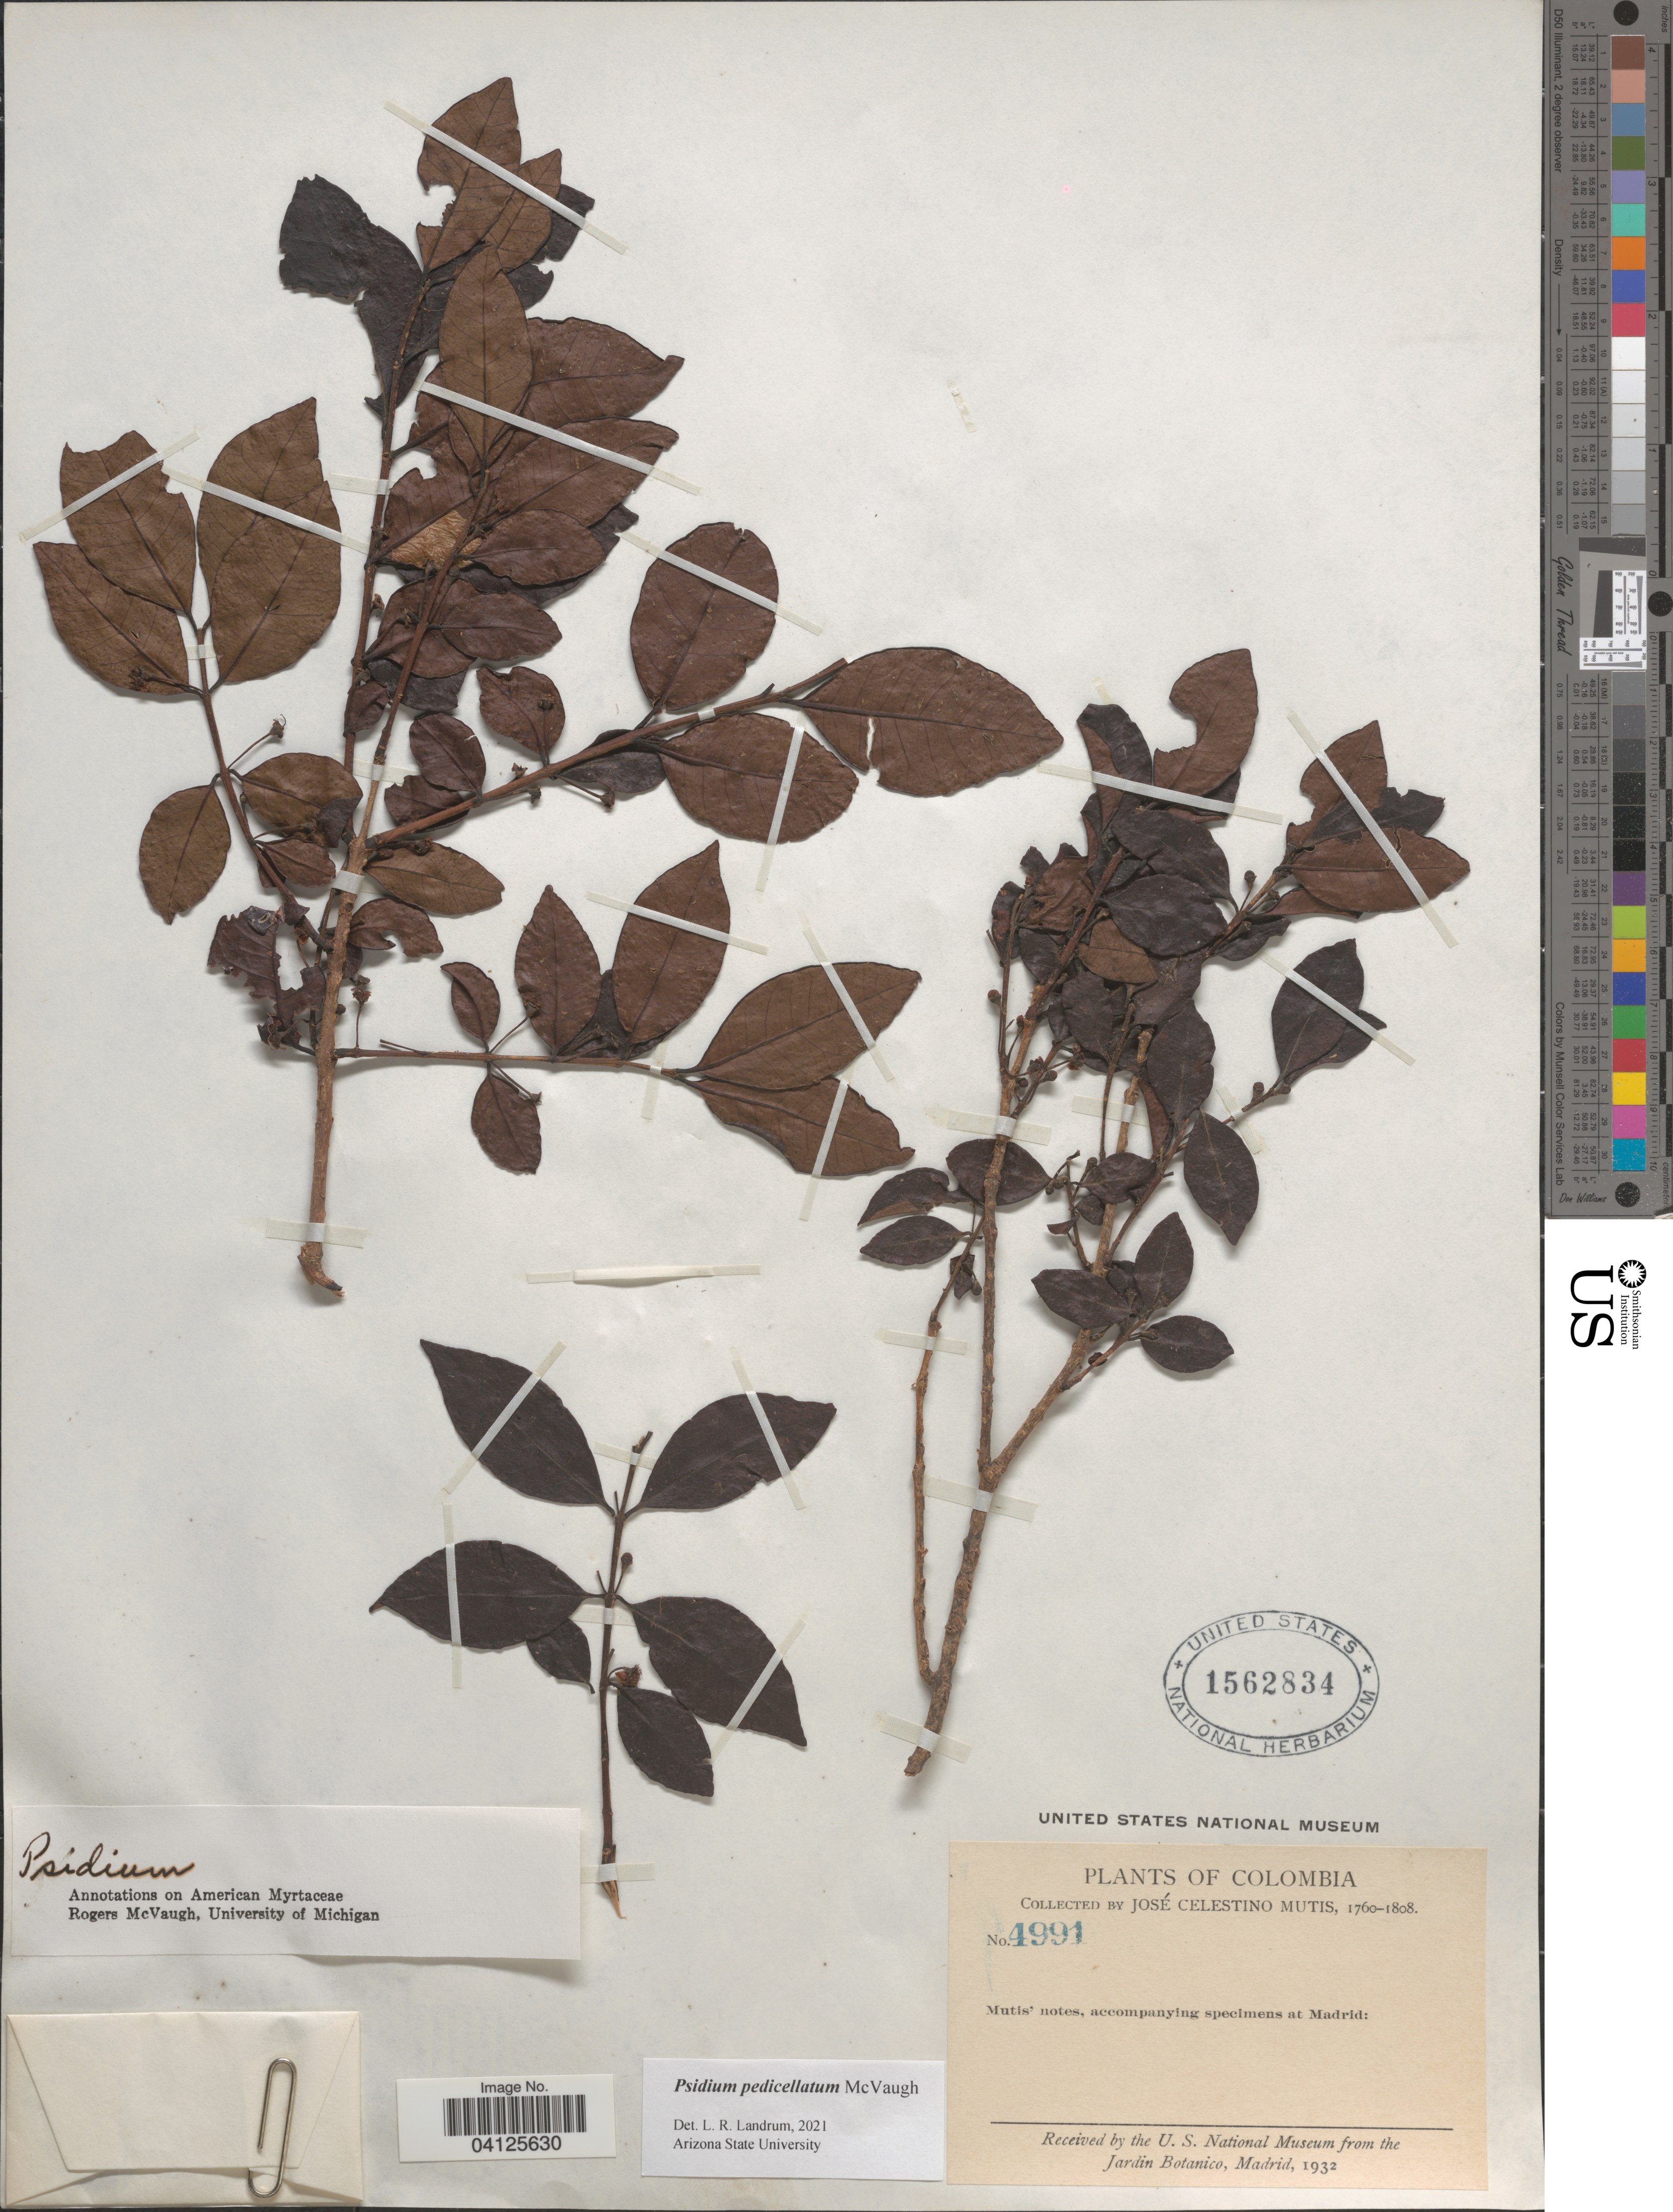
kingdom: Plantae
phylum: Tracheophyta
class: Magnoliopsida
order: Myrtales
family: Myrtaceae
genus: Psidium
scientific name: Psidium pedicellatum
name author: McVaugh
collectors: J. C. B. Mutis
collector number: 4991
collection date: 1760/1808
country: Colombia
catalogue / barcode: US 1562834